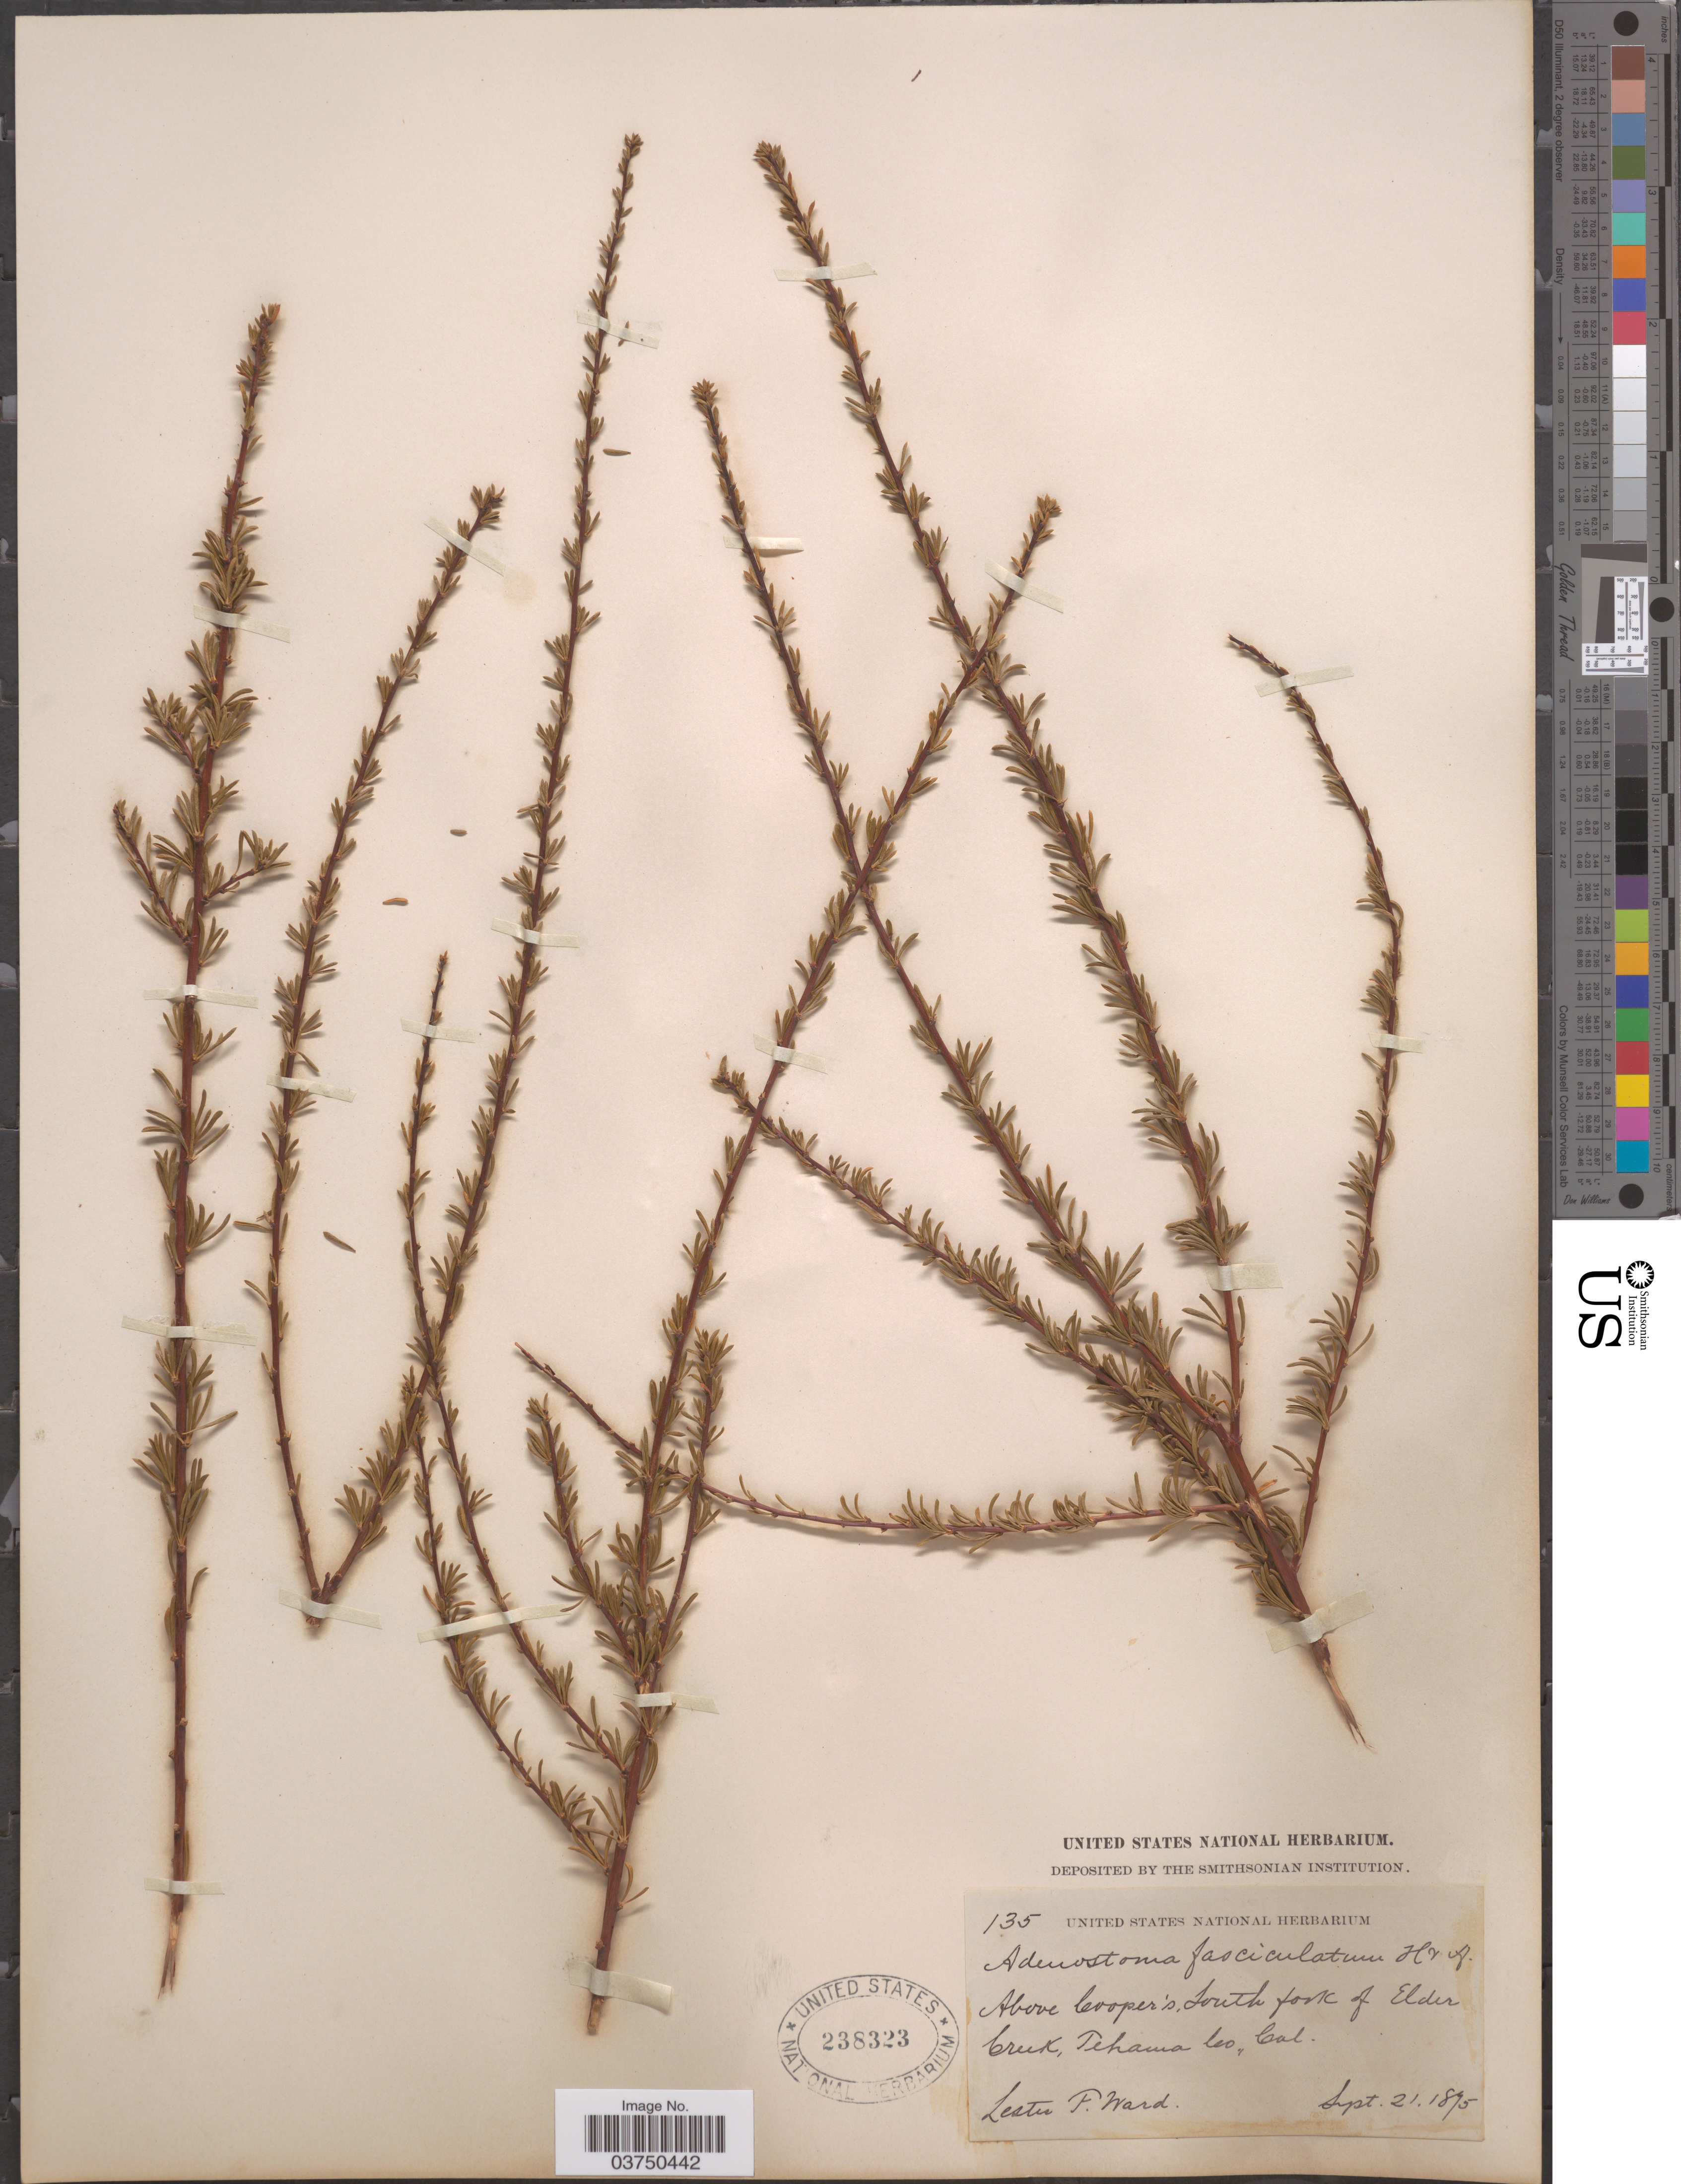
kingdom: Plantae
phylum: Tracheophyta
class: Magnoliopsida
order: Rosales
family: Rosaceae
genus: Adenostoma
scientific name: Adenostoma fasciculatum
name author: Hook. & Arn.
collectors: L. F. Ward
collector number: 135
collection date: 1875-09-21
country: United States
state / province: California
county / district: Tehama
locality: Above Cooper's, South fork of Elder Creek, Tehama Co.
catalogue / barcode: US 238323